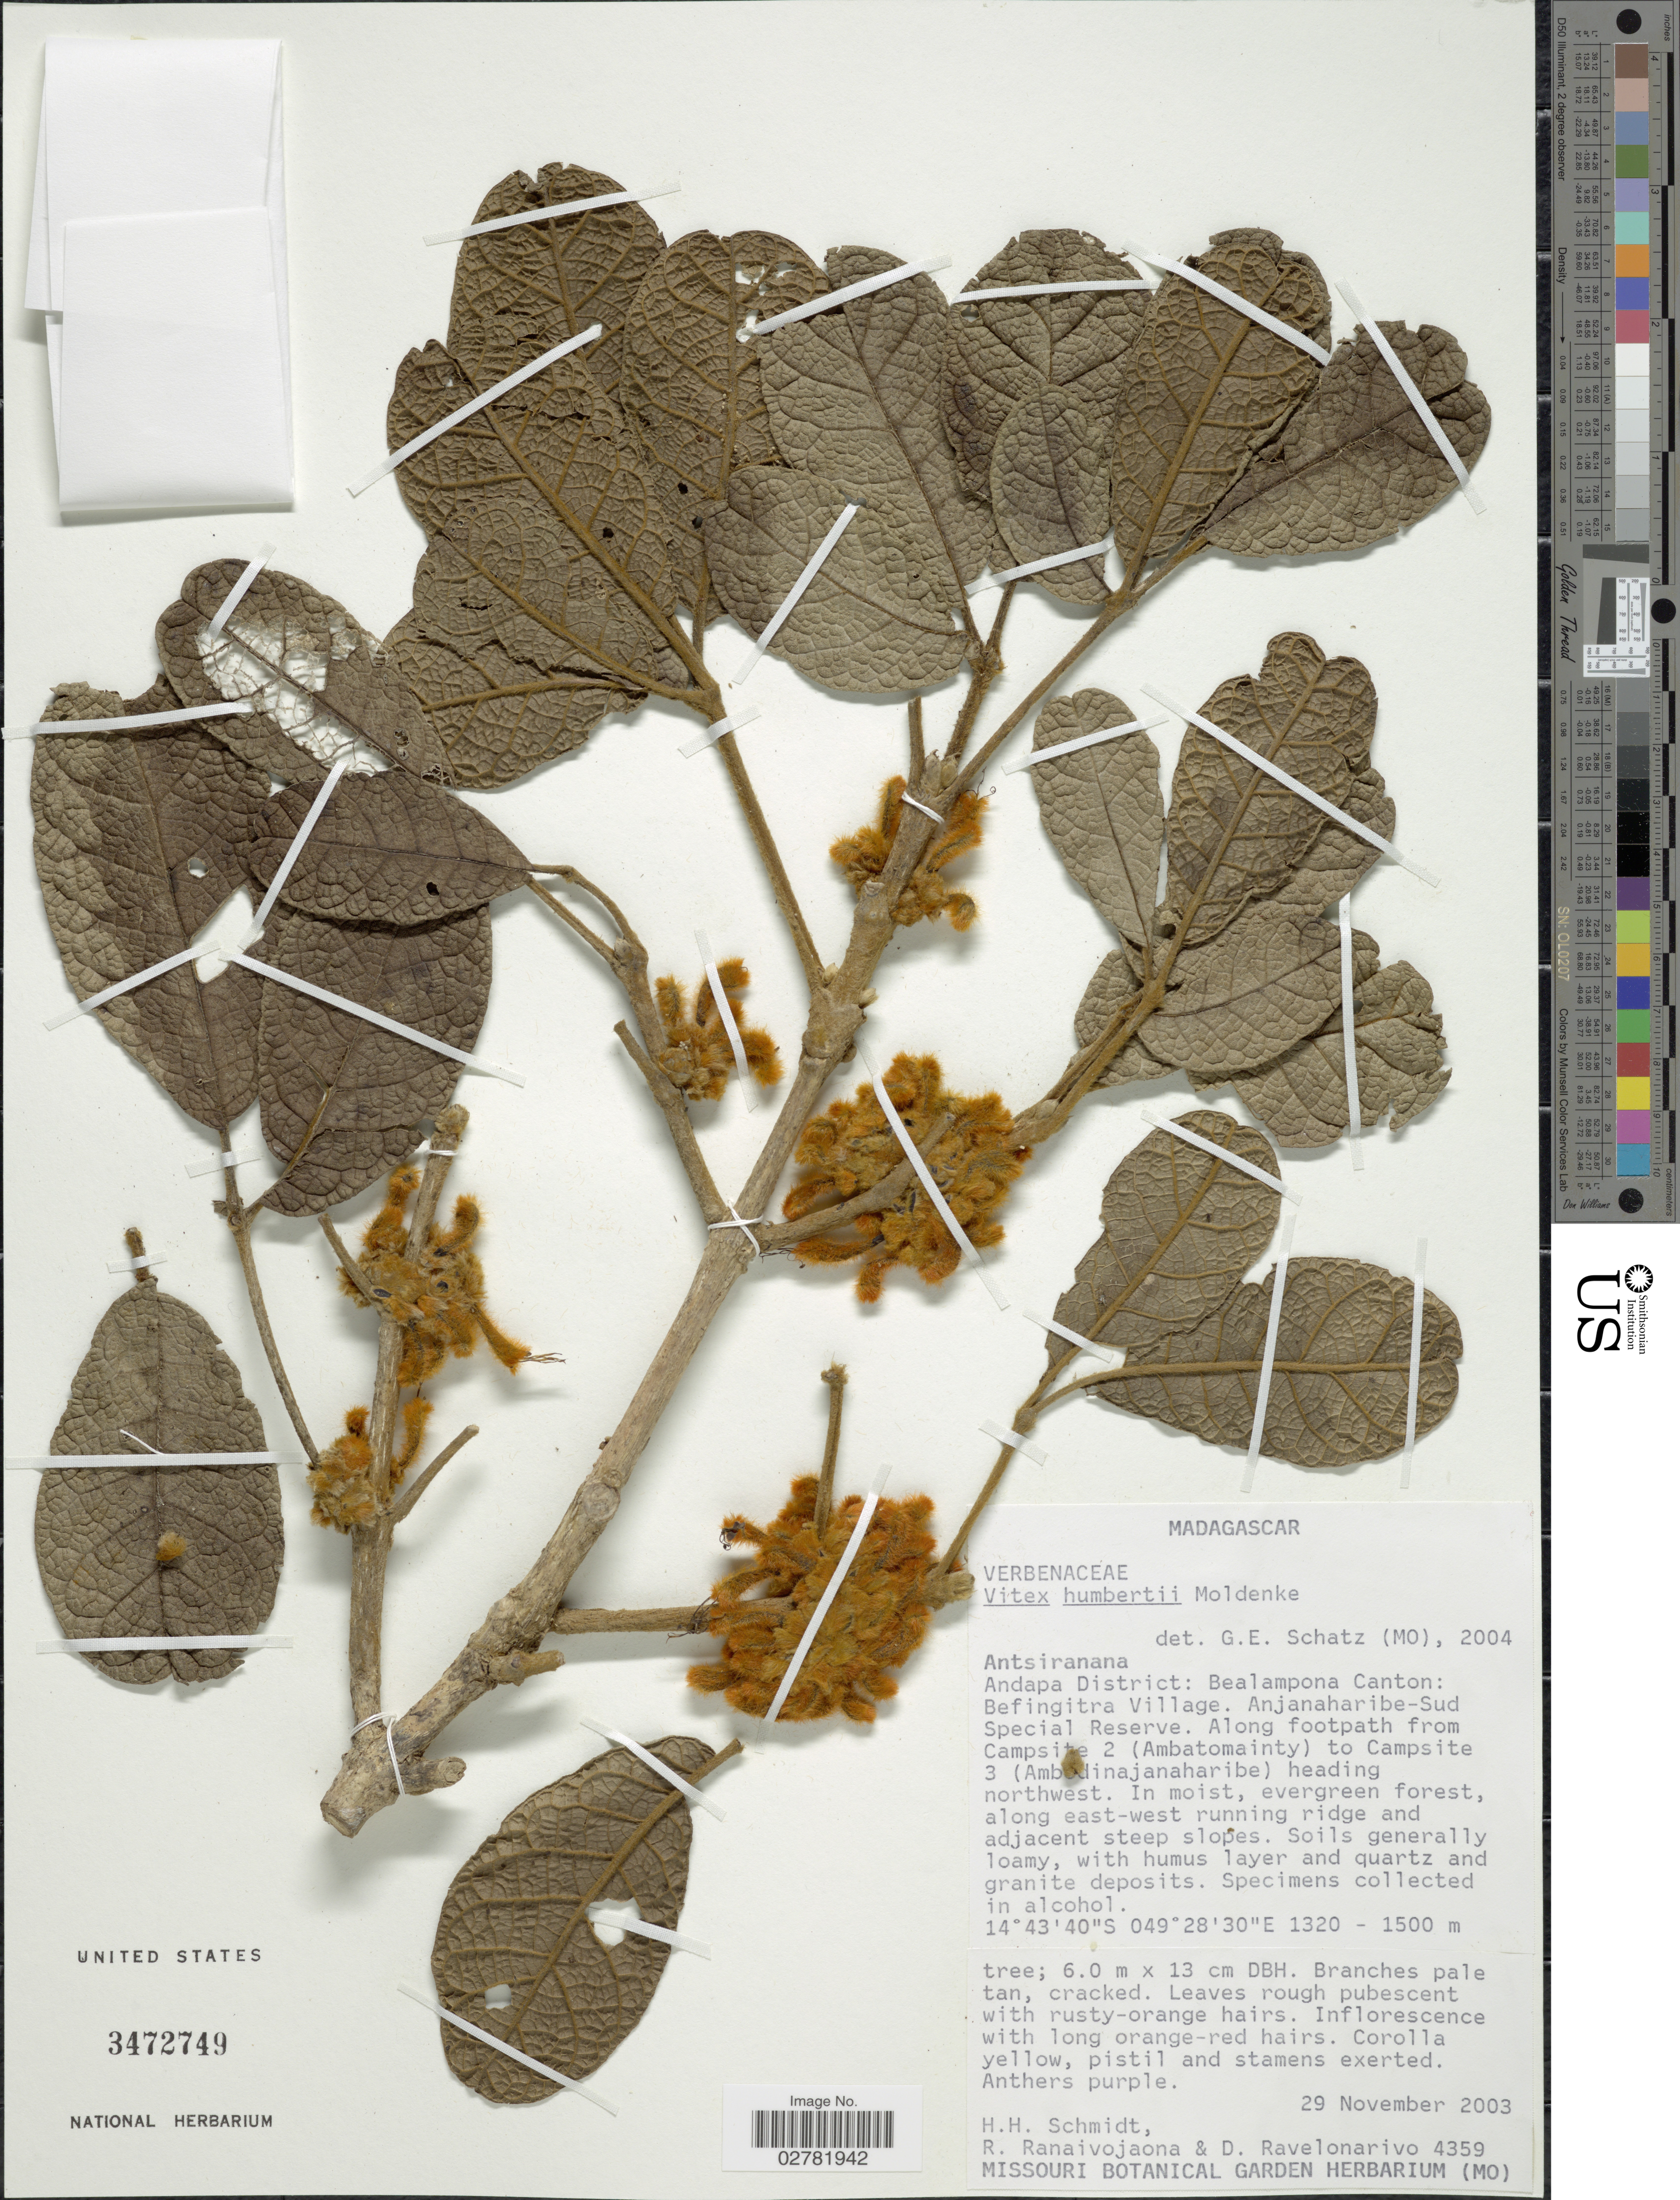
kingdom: Plantae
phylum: Tracheophyta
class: Magnoliopsida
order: Lamiales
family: Lamiaceae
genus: Vitex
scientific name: Vitex humbertii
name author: Moldenke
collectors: H. H. Schmidt, R. Ranaivojaona & D. Ravelonarivo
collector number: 4359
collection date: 2003-11-29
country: Madagascar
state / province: Sava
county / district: Andapa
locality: Andapa District; Bealampona Canton: Befingitra Village. Anjanaharibe-Sud Special Reserve. Along foothpath from Campsite 2 (Ambatomainty) to Campsite 3 (Amb [illegible text]dinajanaharibe) heading northwest.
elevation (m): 1320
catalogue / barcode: US 3472749